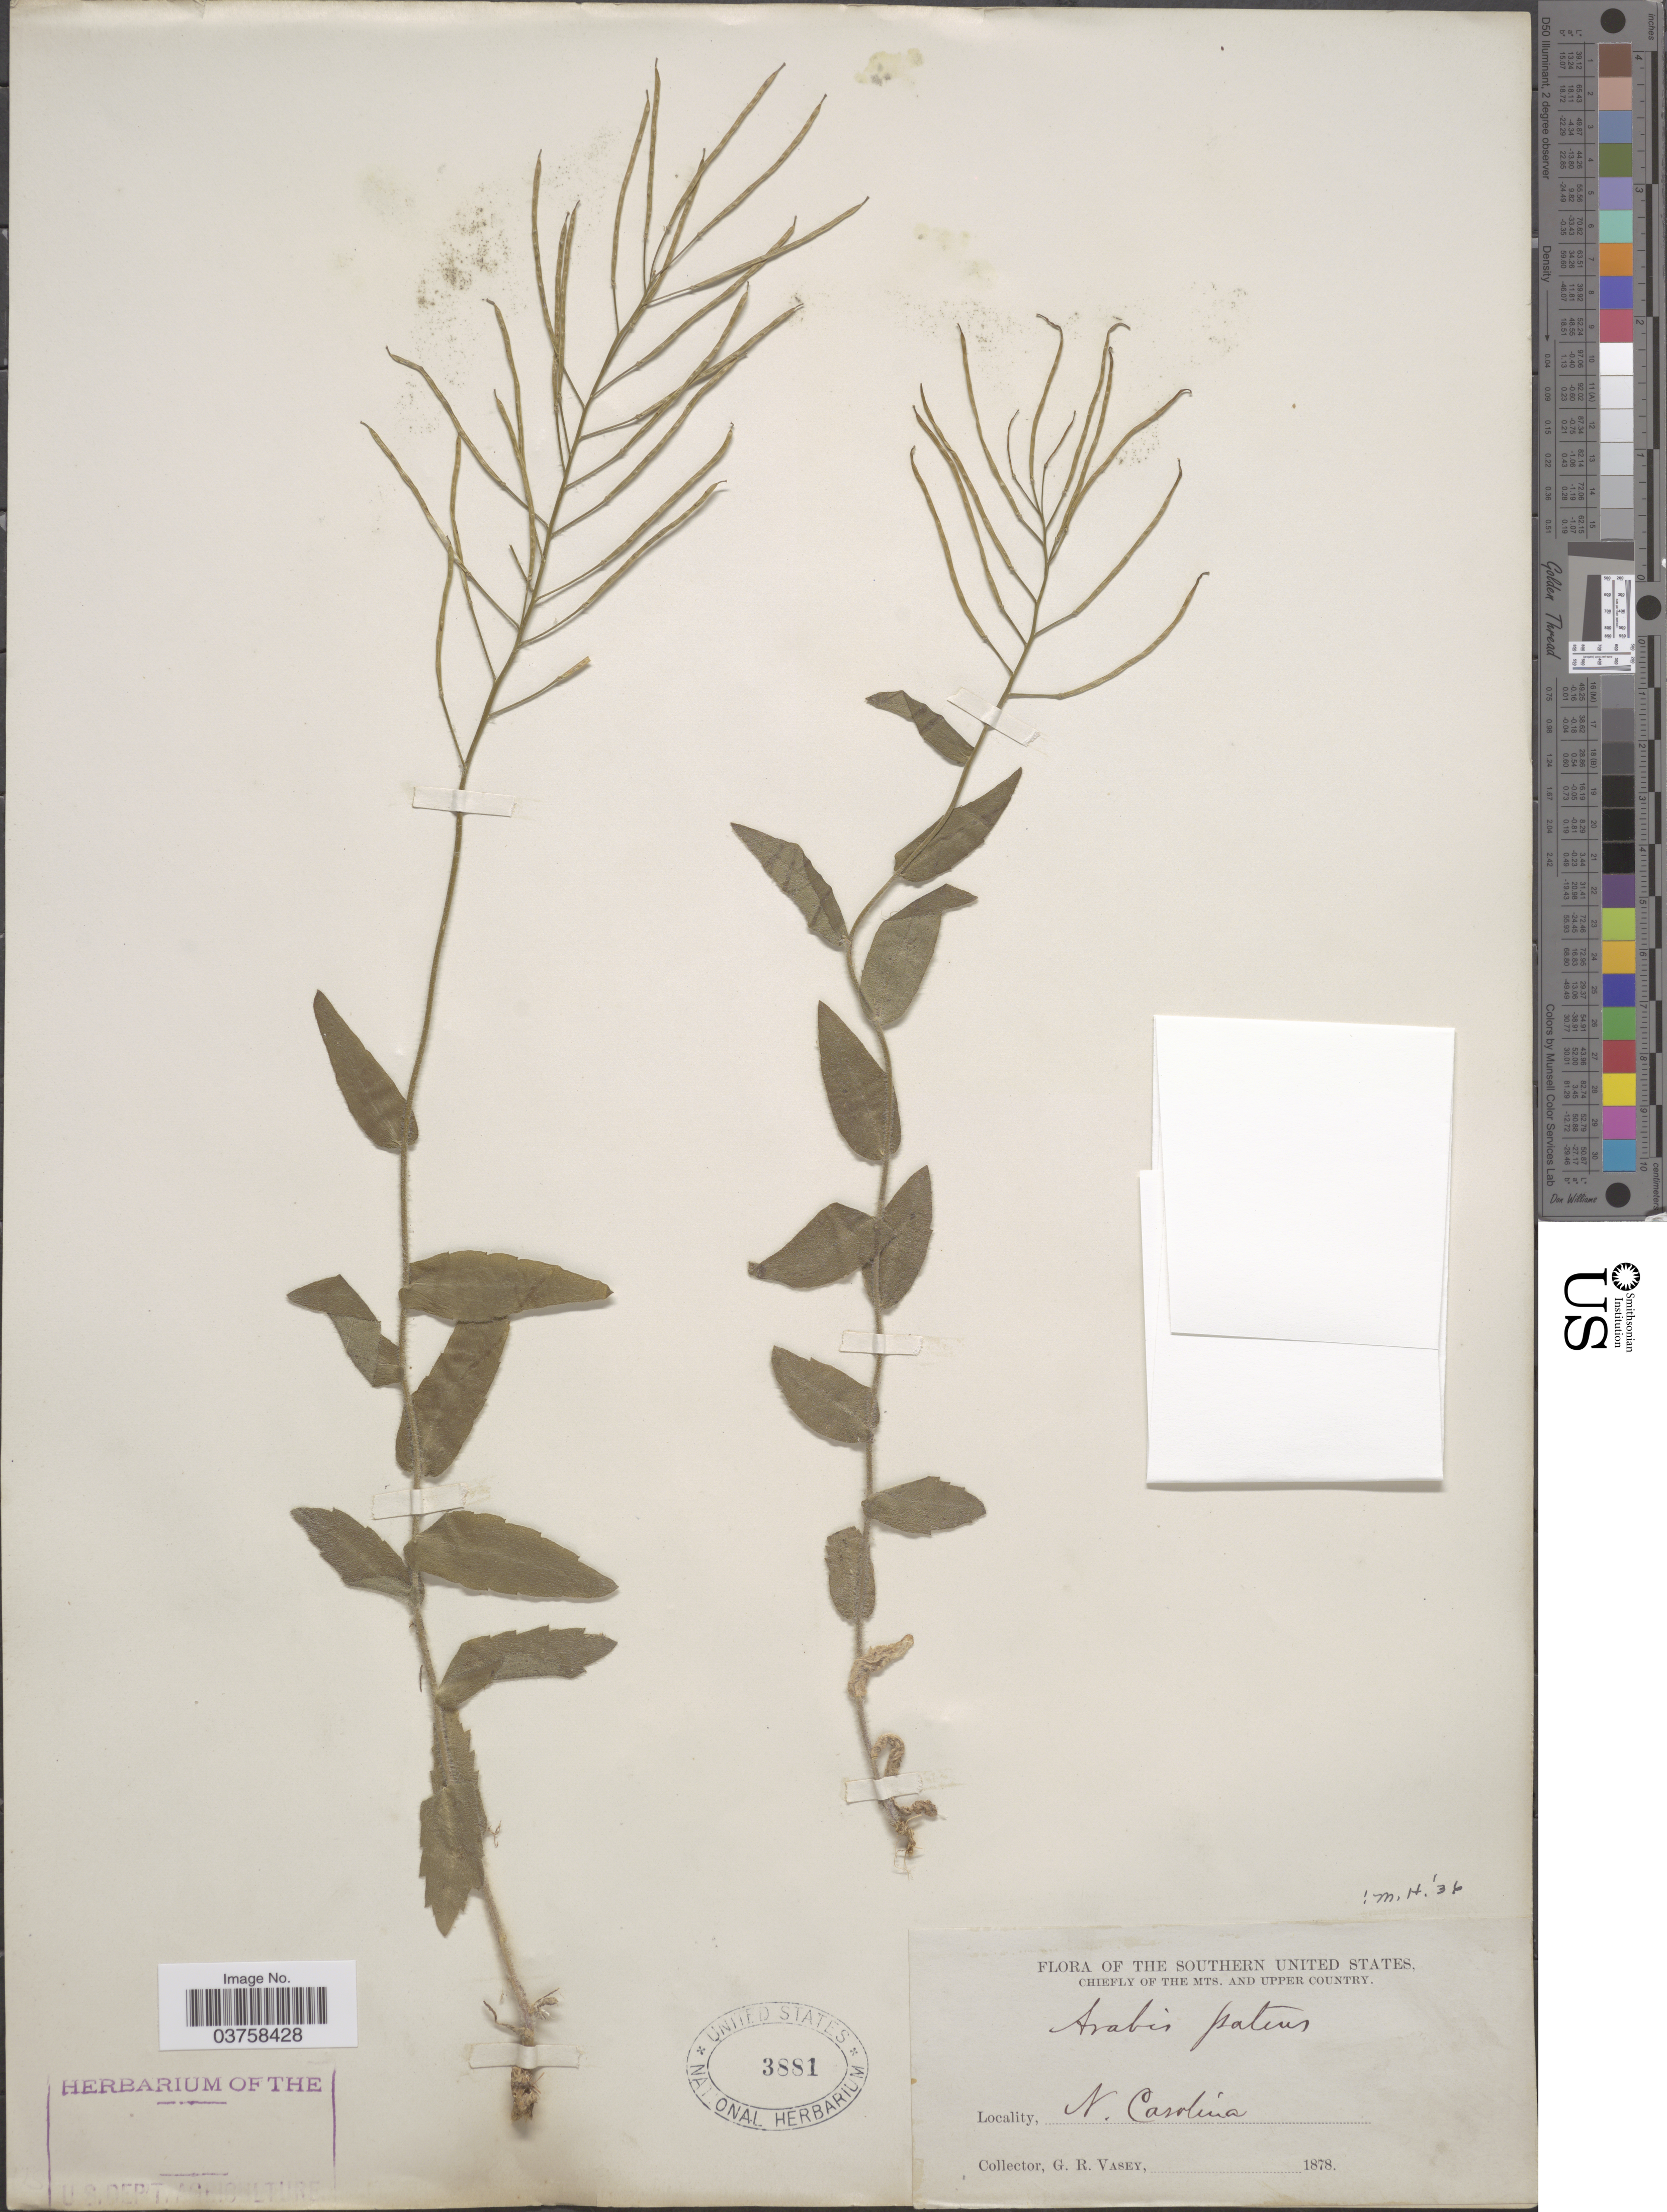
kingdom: Plantae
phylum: Tracheophyta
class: Magnoliopsida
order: Brassicales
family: Brassicaceae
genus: Arabis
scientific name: Arabis patens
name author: Sull.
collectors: G. R. Vasey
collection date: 1878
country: United States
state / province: North Carolina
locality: The Southern United States.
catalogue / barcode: US 3881